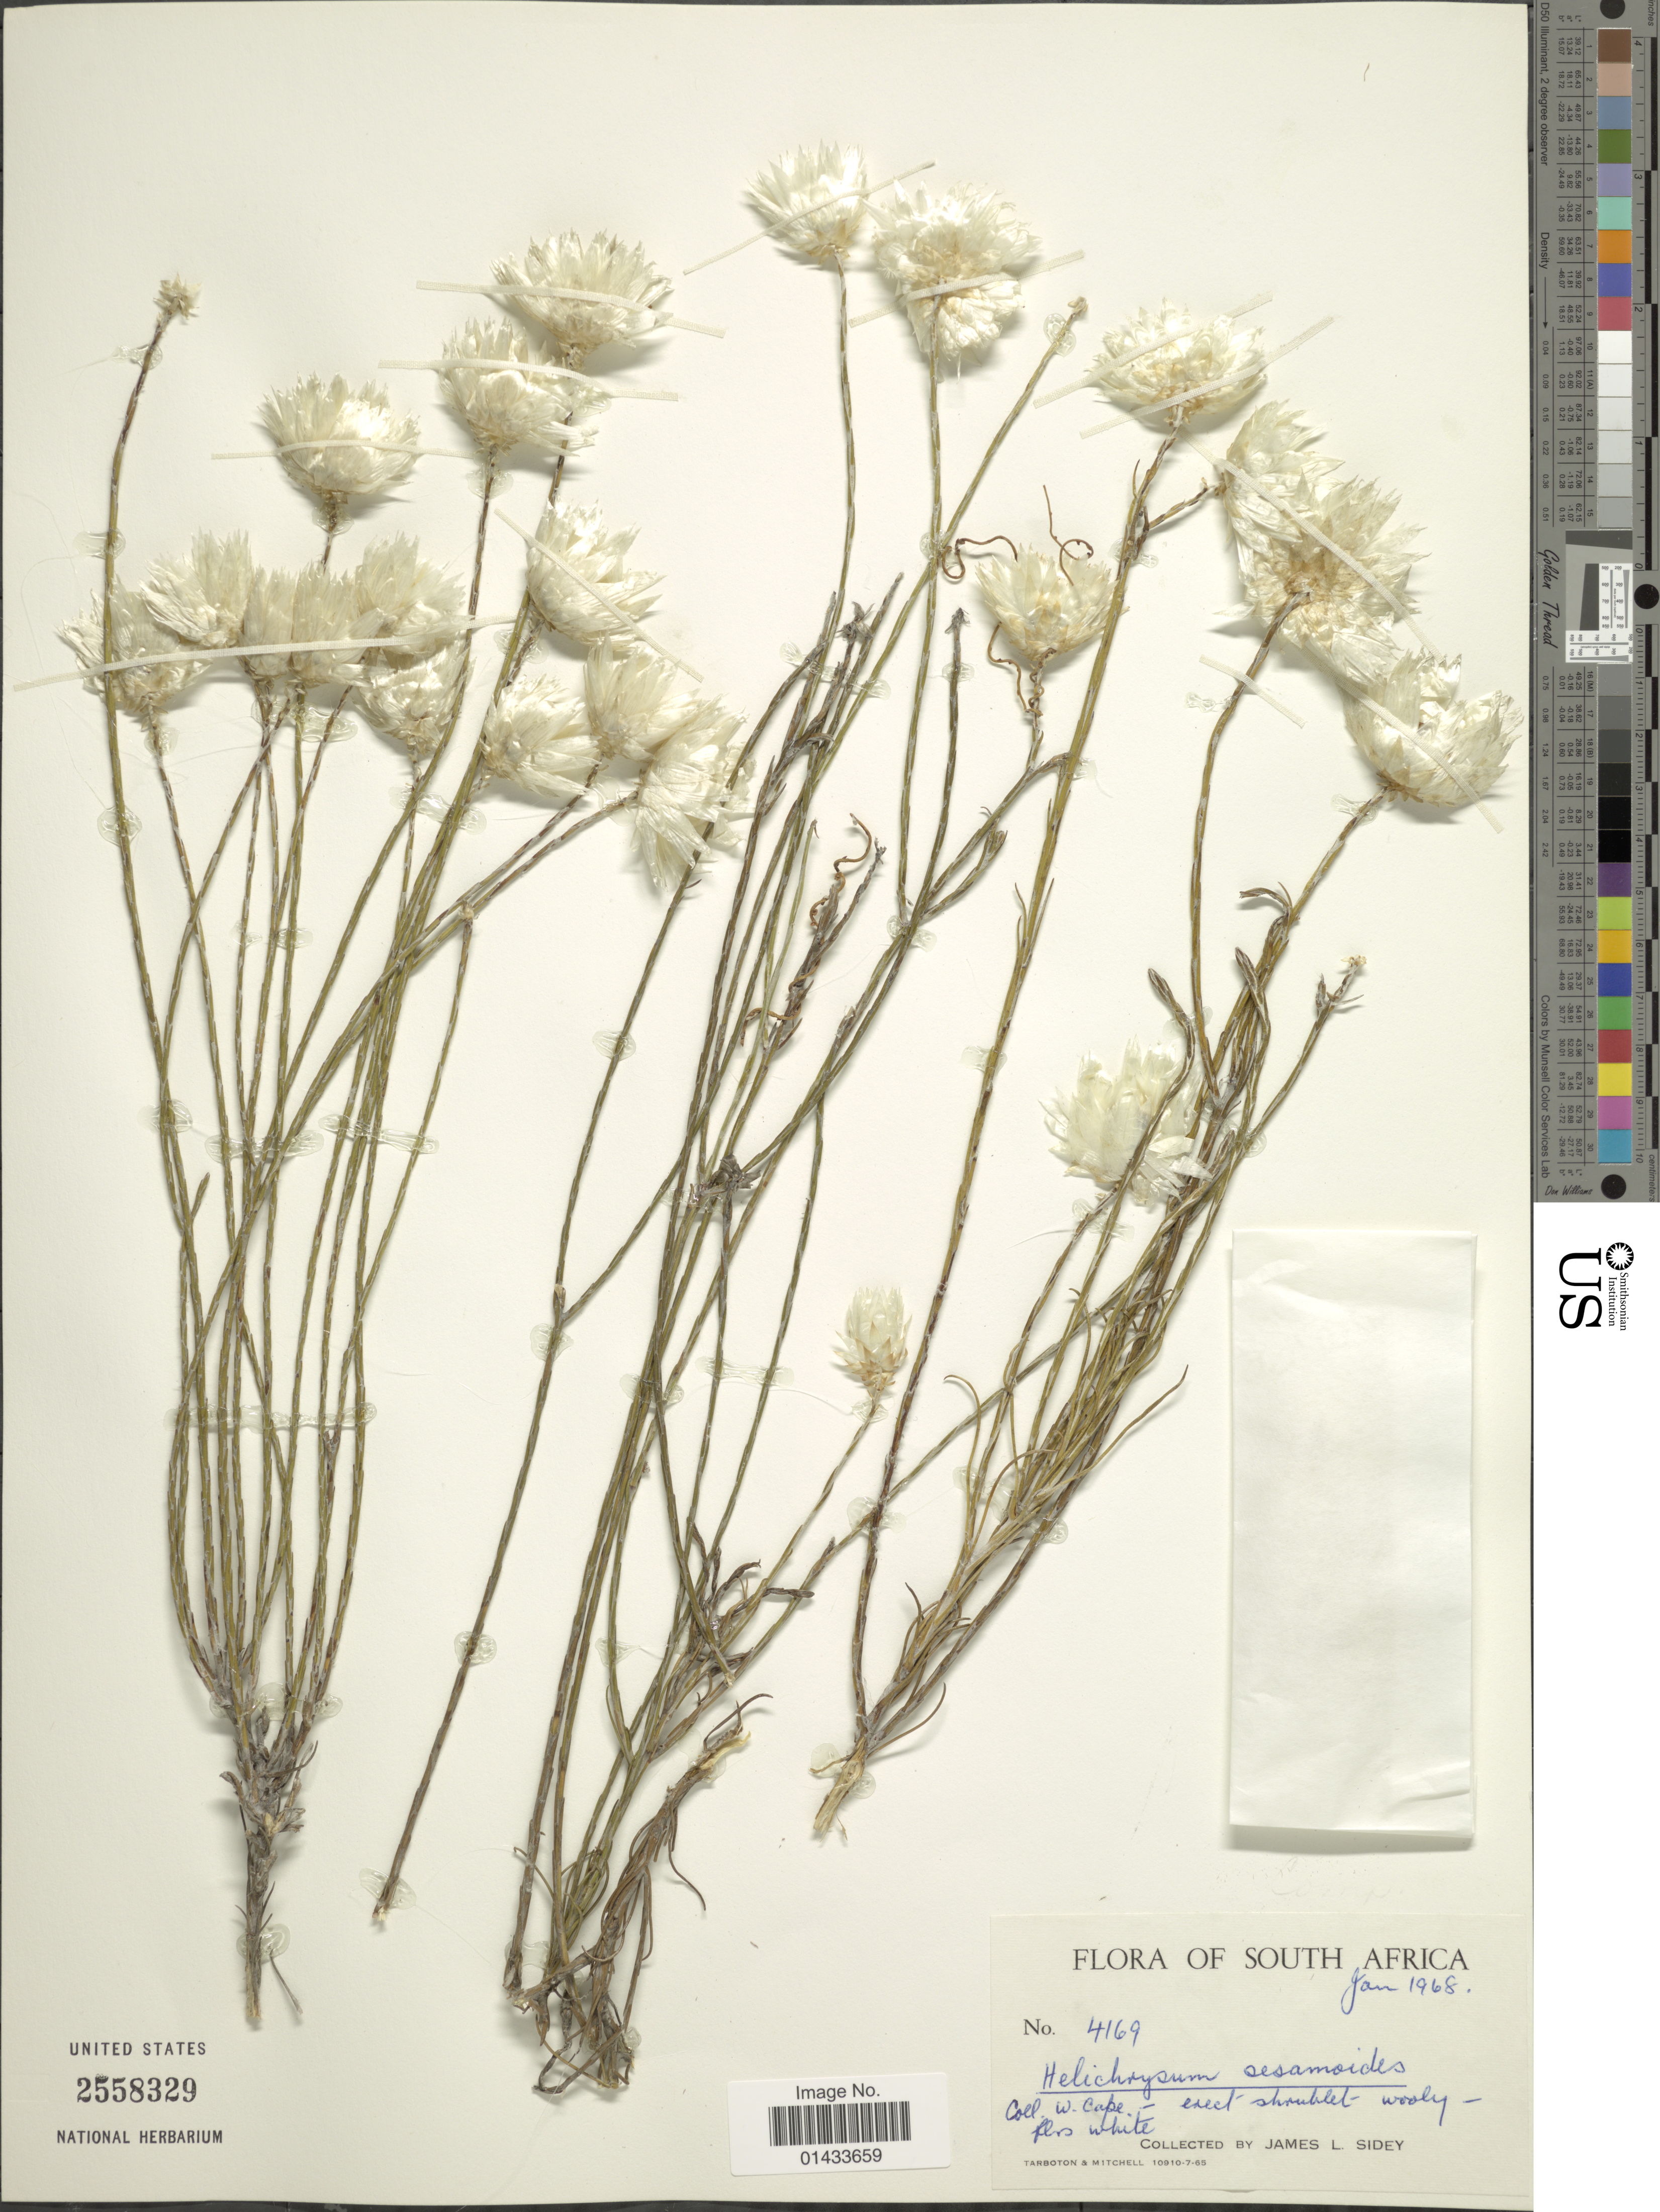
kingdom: Plantae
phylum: Tracheophyta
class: Magnoliopsida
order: Asterales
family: Asteraceae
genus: Helichrysum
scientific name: Helichrysum sesamoides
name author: A. Cunn.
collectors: J. L. Sidey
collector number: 4169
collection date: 1968-01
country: South Africa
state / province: Western Cape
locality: Coll. W. Cape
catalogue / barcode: US 2558329